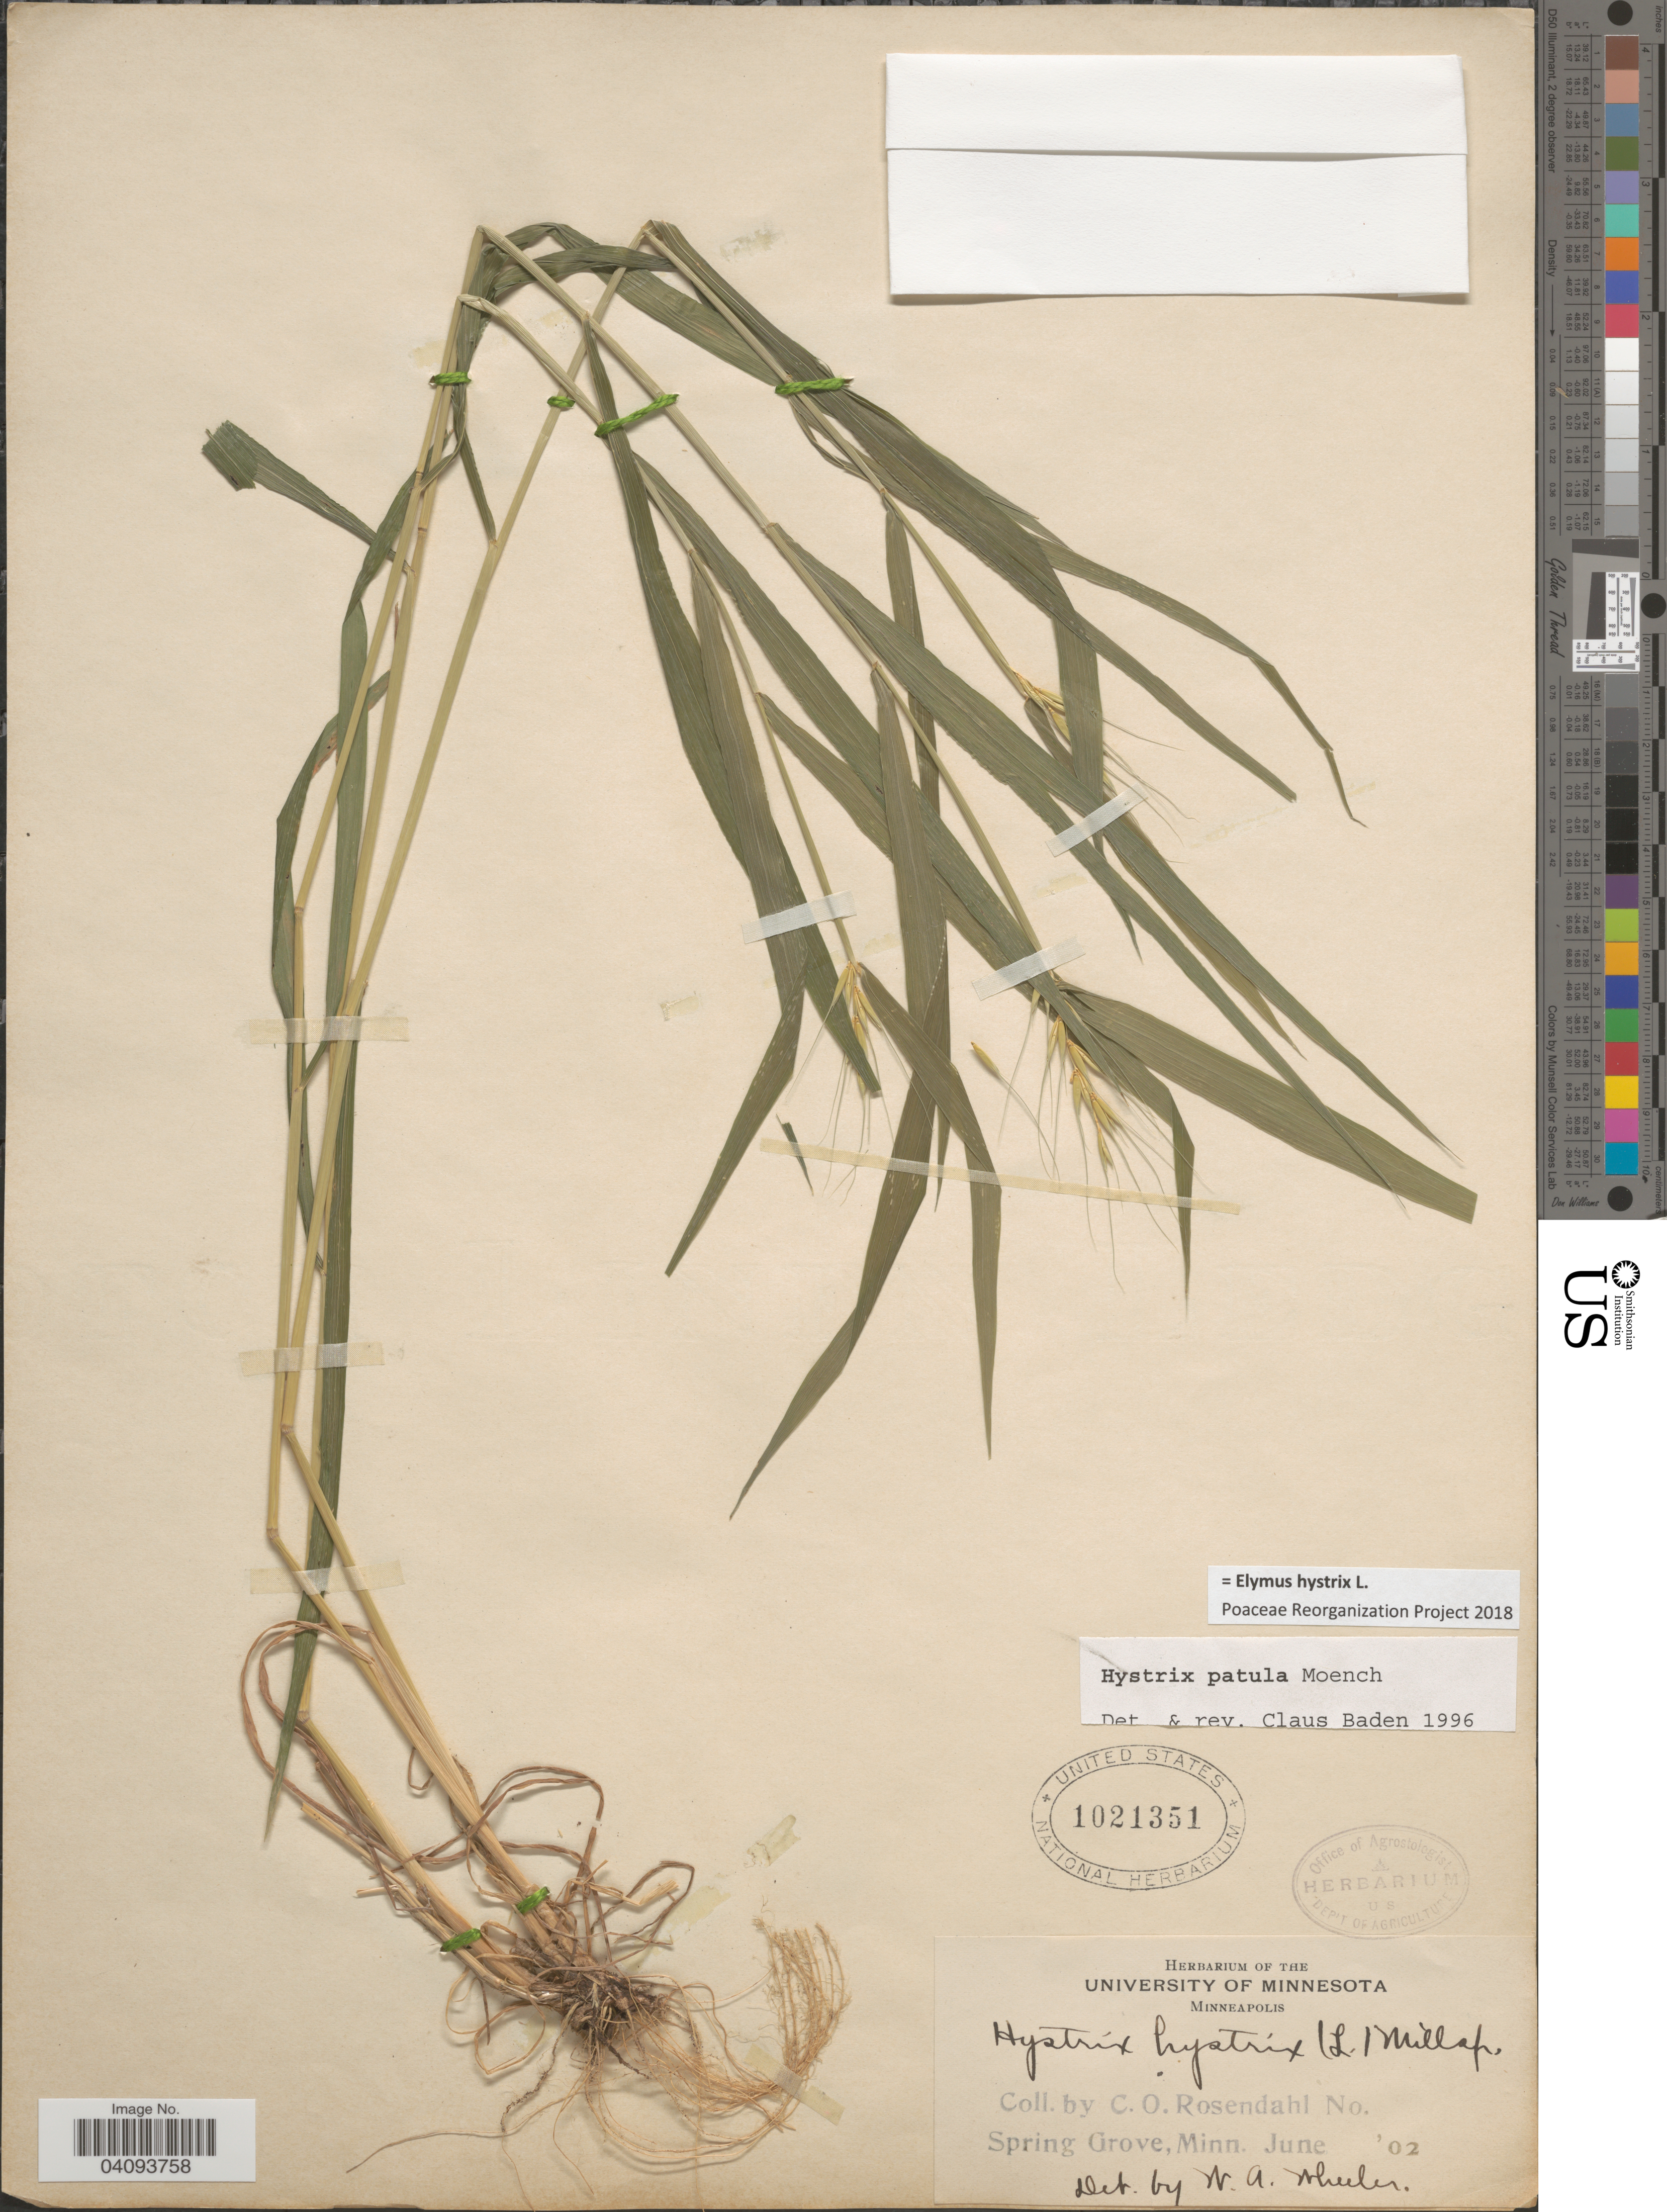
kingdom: Plantae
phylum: Tracheophyta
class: Liliopsida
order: Poales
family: Poaceae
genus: Elymus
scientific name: Elymus hystrix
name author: L.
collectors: C. O. Rosendahl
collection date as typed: Transcribed d/m/y: /6/2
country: United States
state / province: Minnesota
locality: Spring Grove.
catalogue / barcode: US 1021351